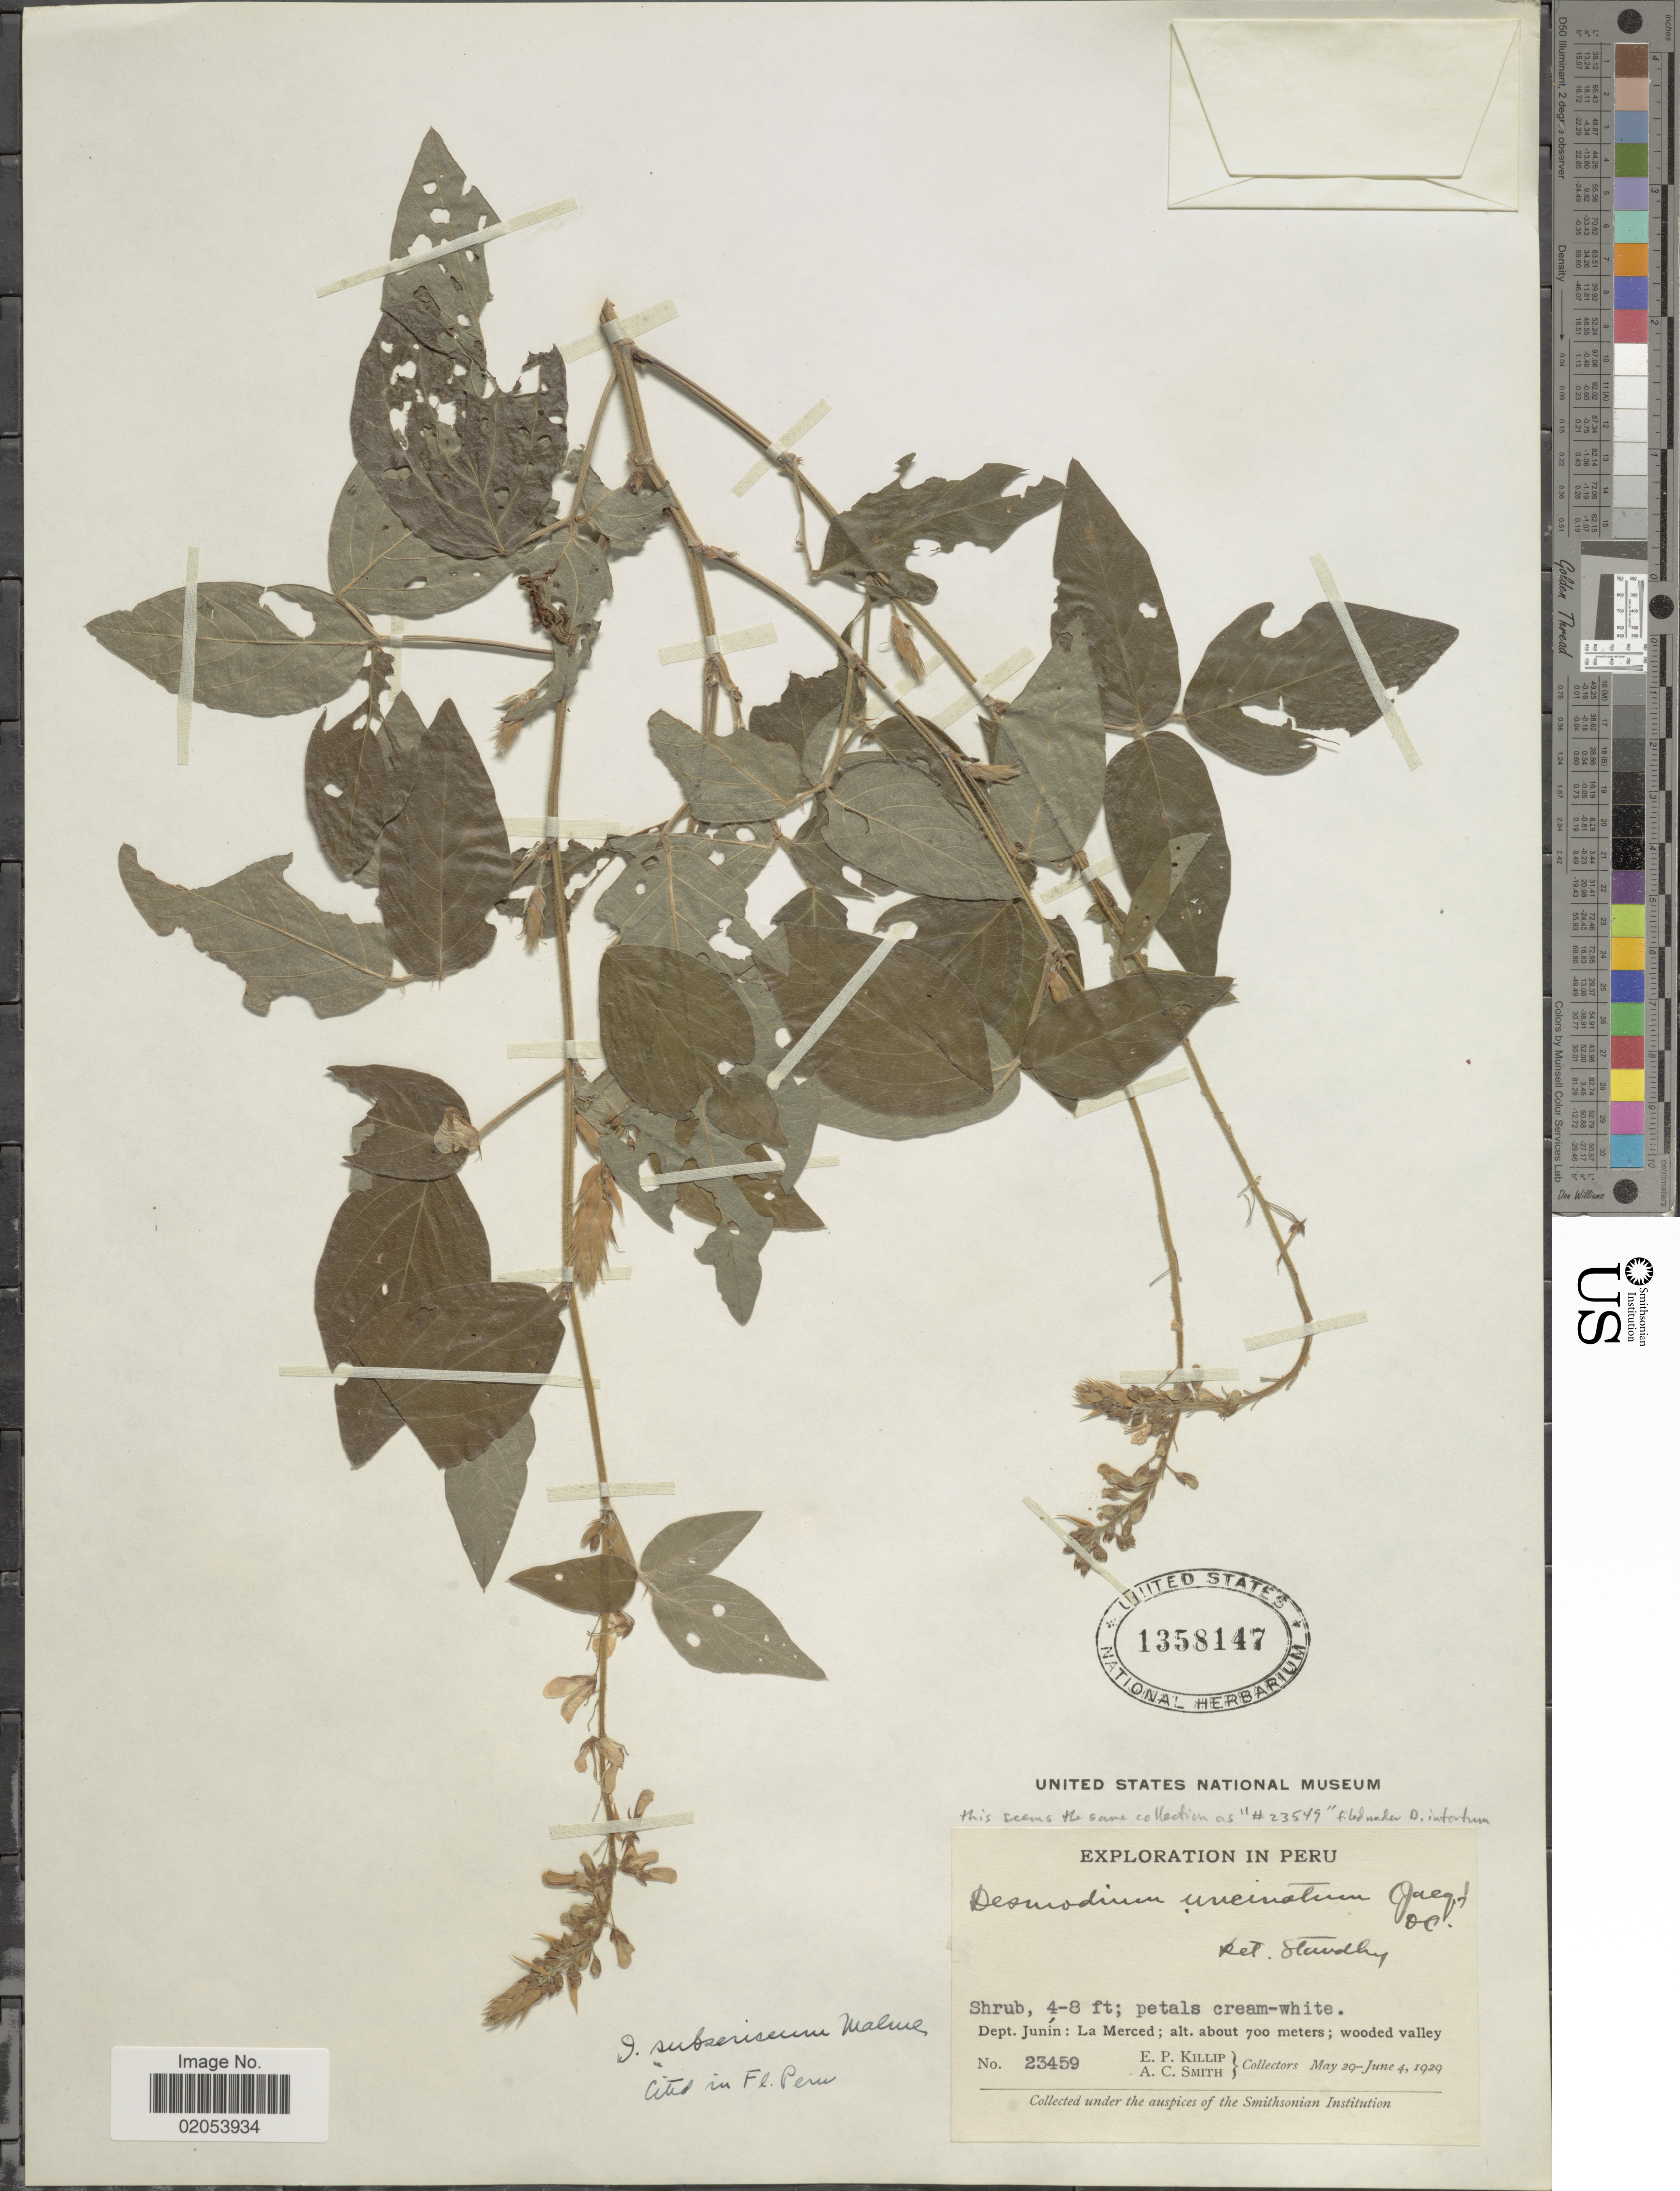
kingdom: Plantae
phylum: Tracheophyta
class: Magnoliopsida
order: Fabales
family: Fabaceae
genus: Desmodium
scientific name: Desmodium subsericeum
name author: Malme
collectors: E. P. Killip & A. C. Smith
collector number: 23459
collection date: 1929-05-29/1929-06-04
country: Peru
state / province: Junín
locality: La Merced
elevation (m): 700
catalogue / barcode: US 1358147